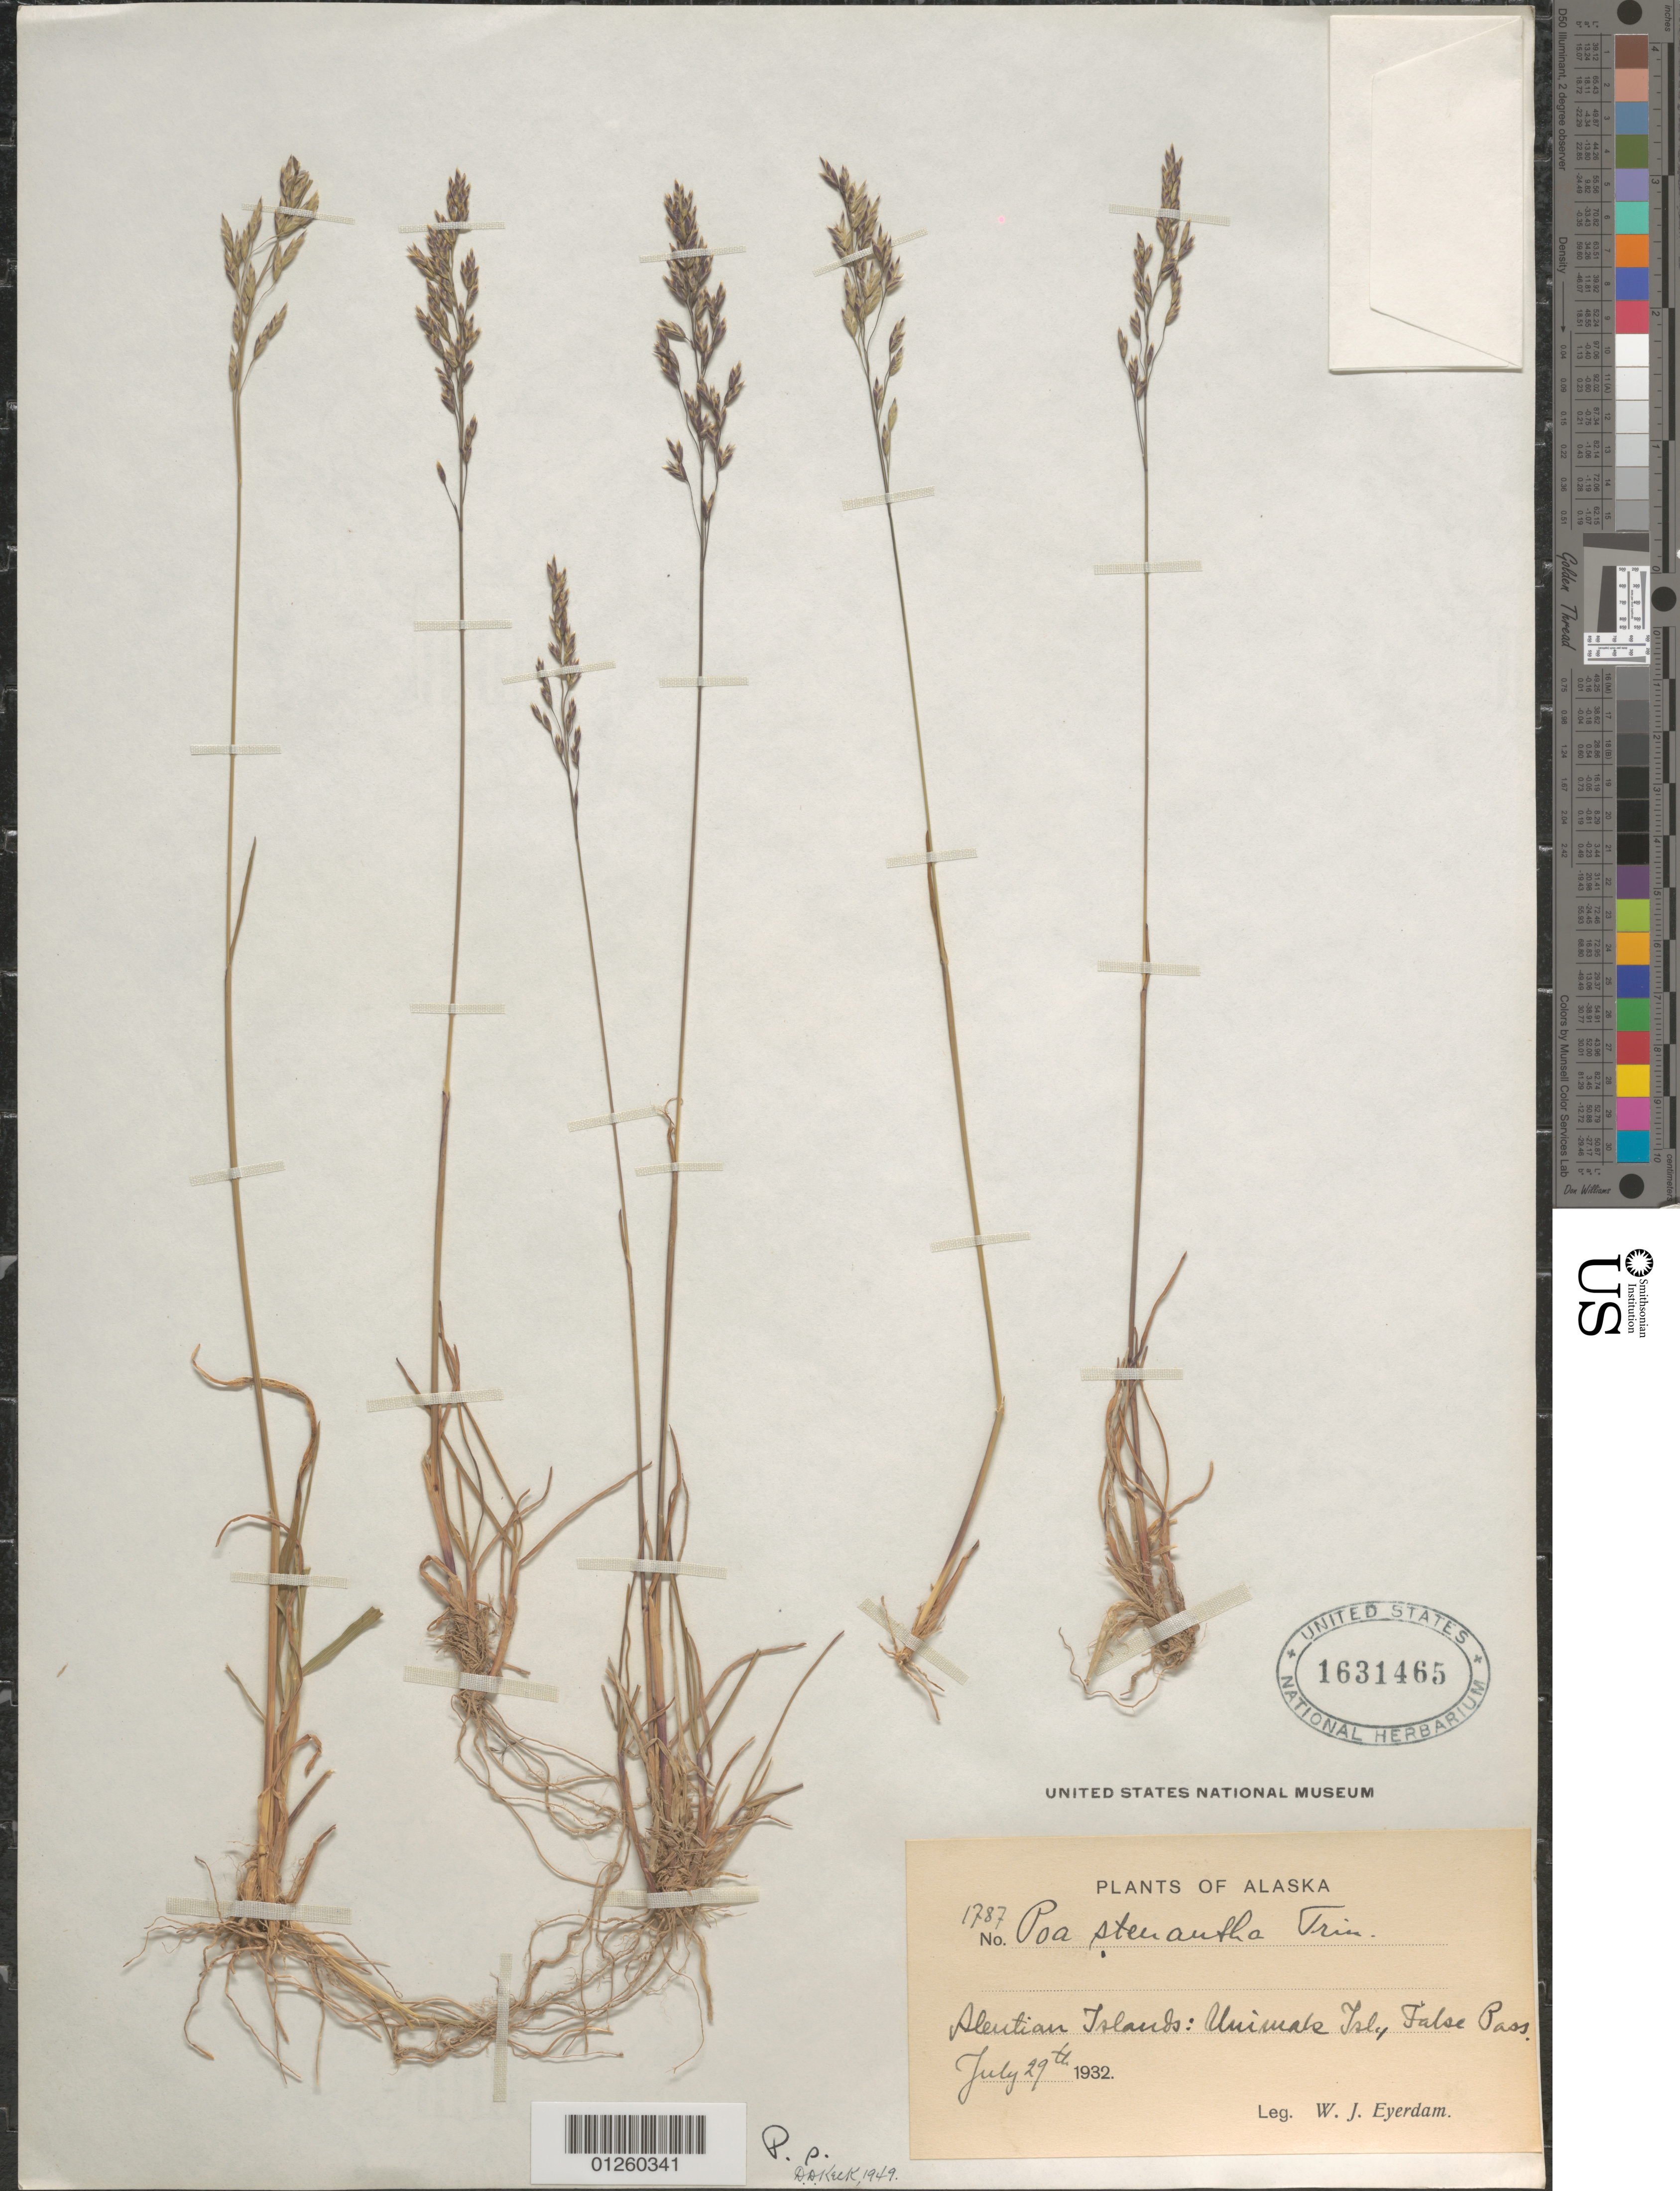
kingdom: Plantae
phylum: Tracheophyta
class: Liliopsida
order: Poales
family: Poaceae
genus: Poa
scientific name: Poa stenantha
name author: Trin.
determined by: Soreng, Robert J., Research Associate (BOT), Smithsonian Institution - National Museum of Natural History (UNITED STATES)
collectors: E. Eyerdam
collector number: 1787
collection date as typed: July 29th, 1932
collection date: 1932-07-29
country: United States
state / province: Alaska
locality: Aleutian Islands: Unimak Isl., False Pass.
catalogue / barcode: US 1631465